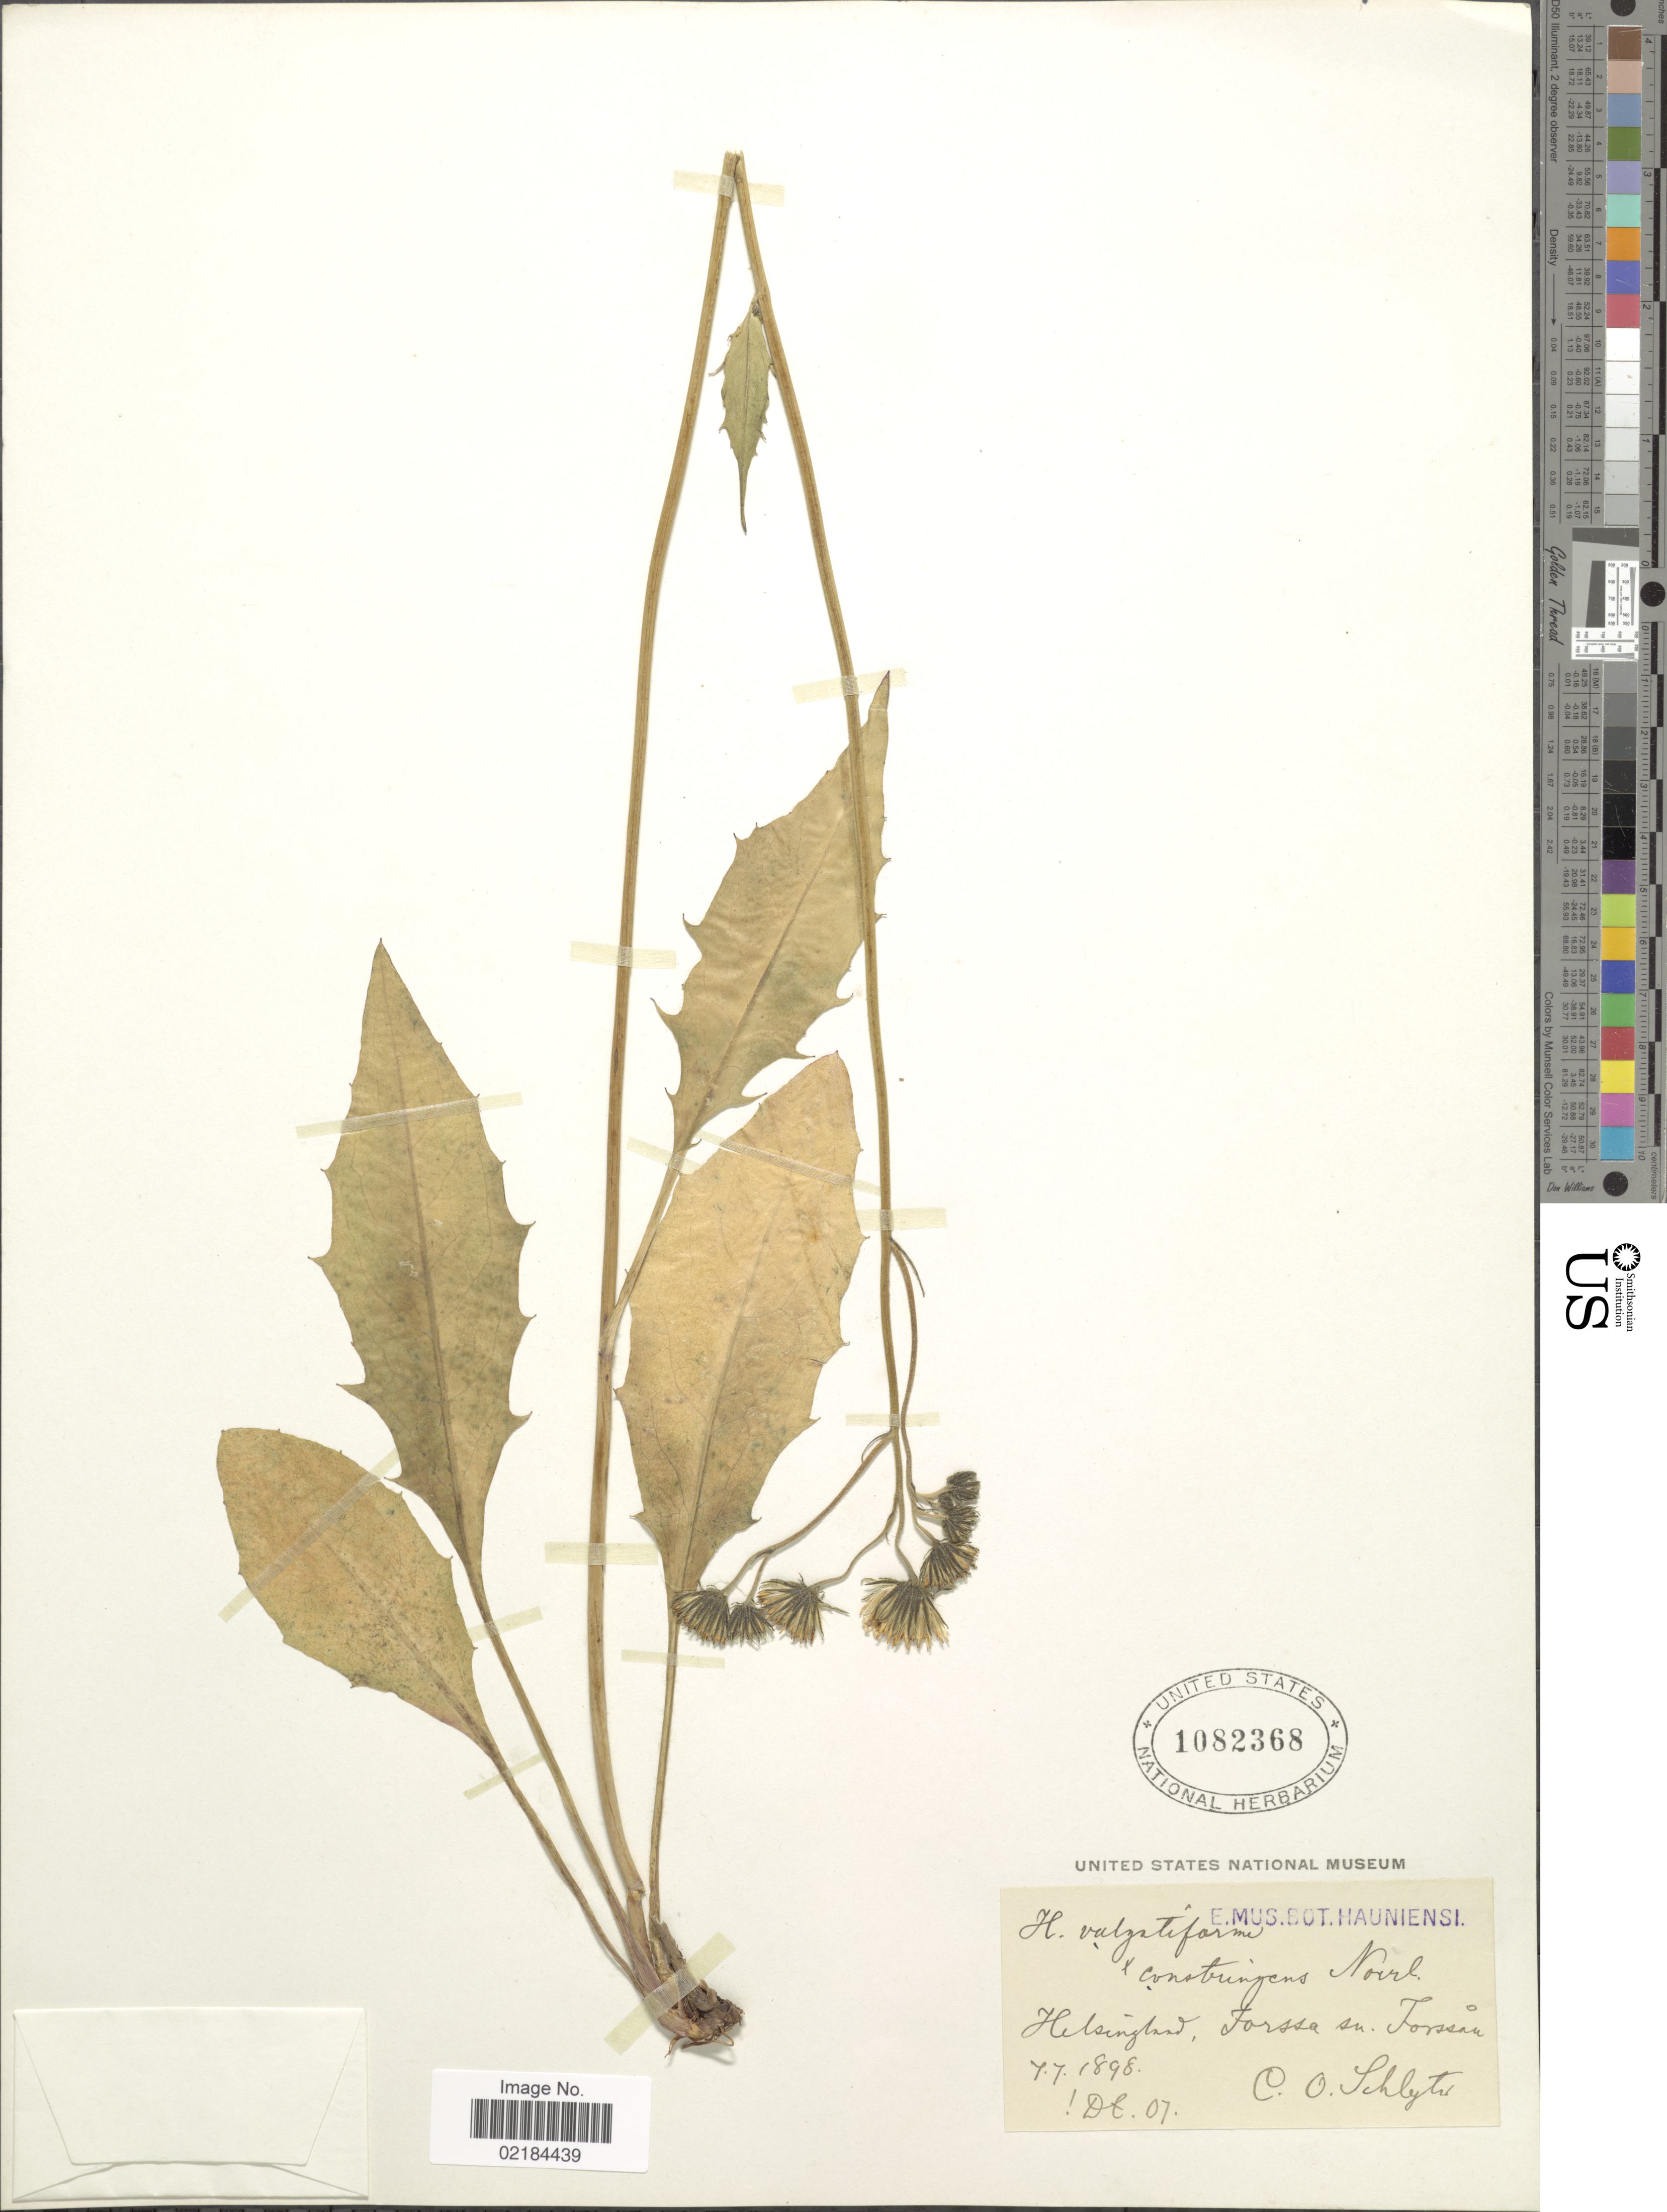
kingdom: Plantae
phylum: Tracheophyta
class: Magnoliopsida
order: Asterales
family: Asteraceae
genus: Hieracium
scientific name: Hieracium levicaule subsp. vulgatiforme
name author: (Dahlst.) Zahn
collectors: C. Schlyter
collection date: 1897-07-07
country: Sweden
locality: Helsingland, Forssa sn, Torssan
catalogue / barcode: US 1082368